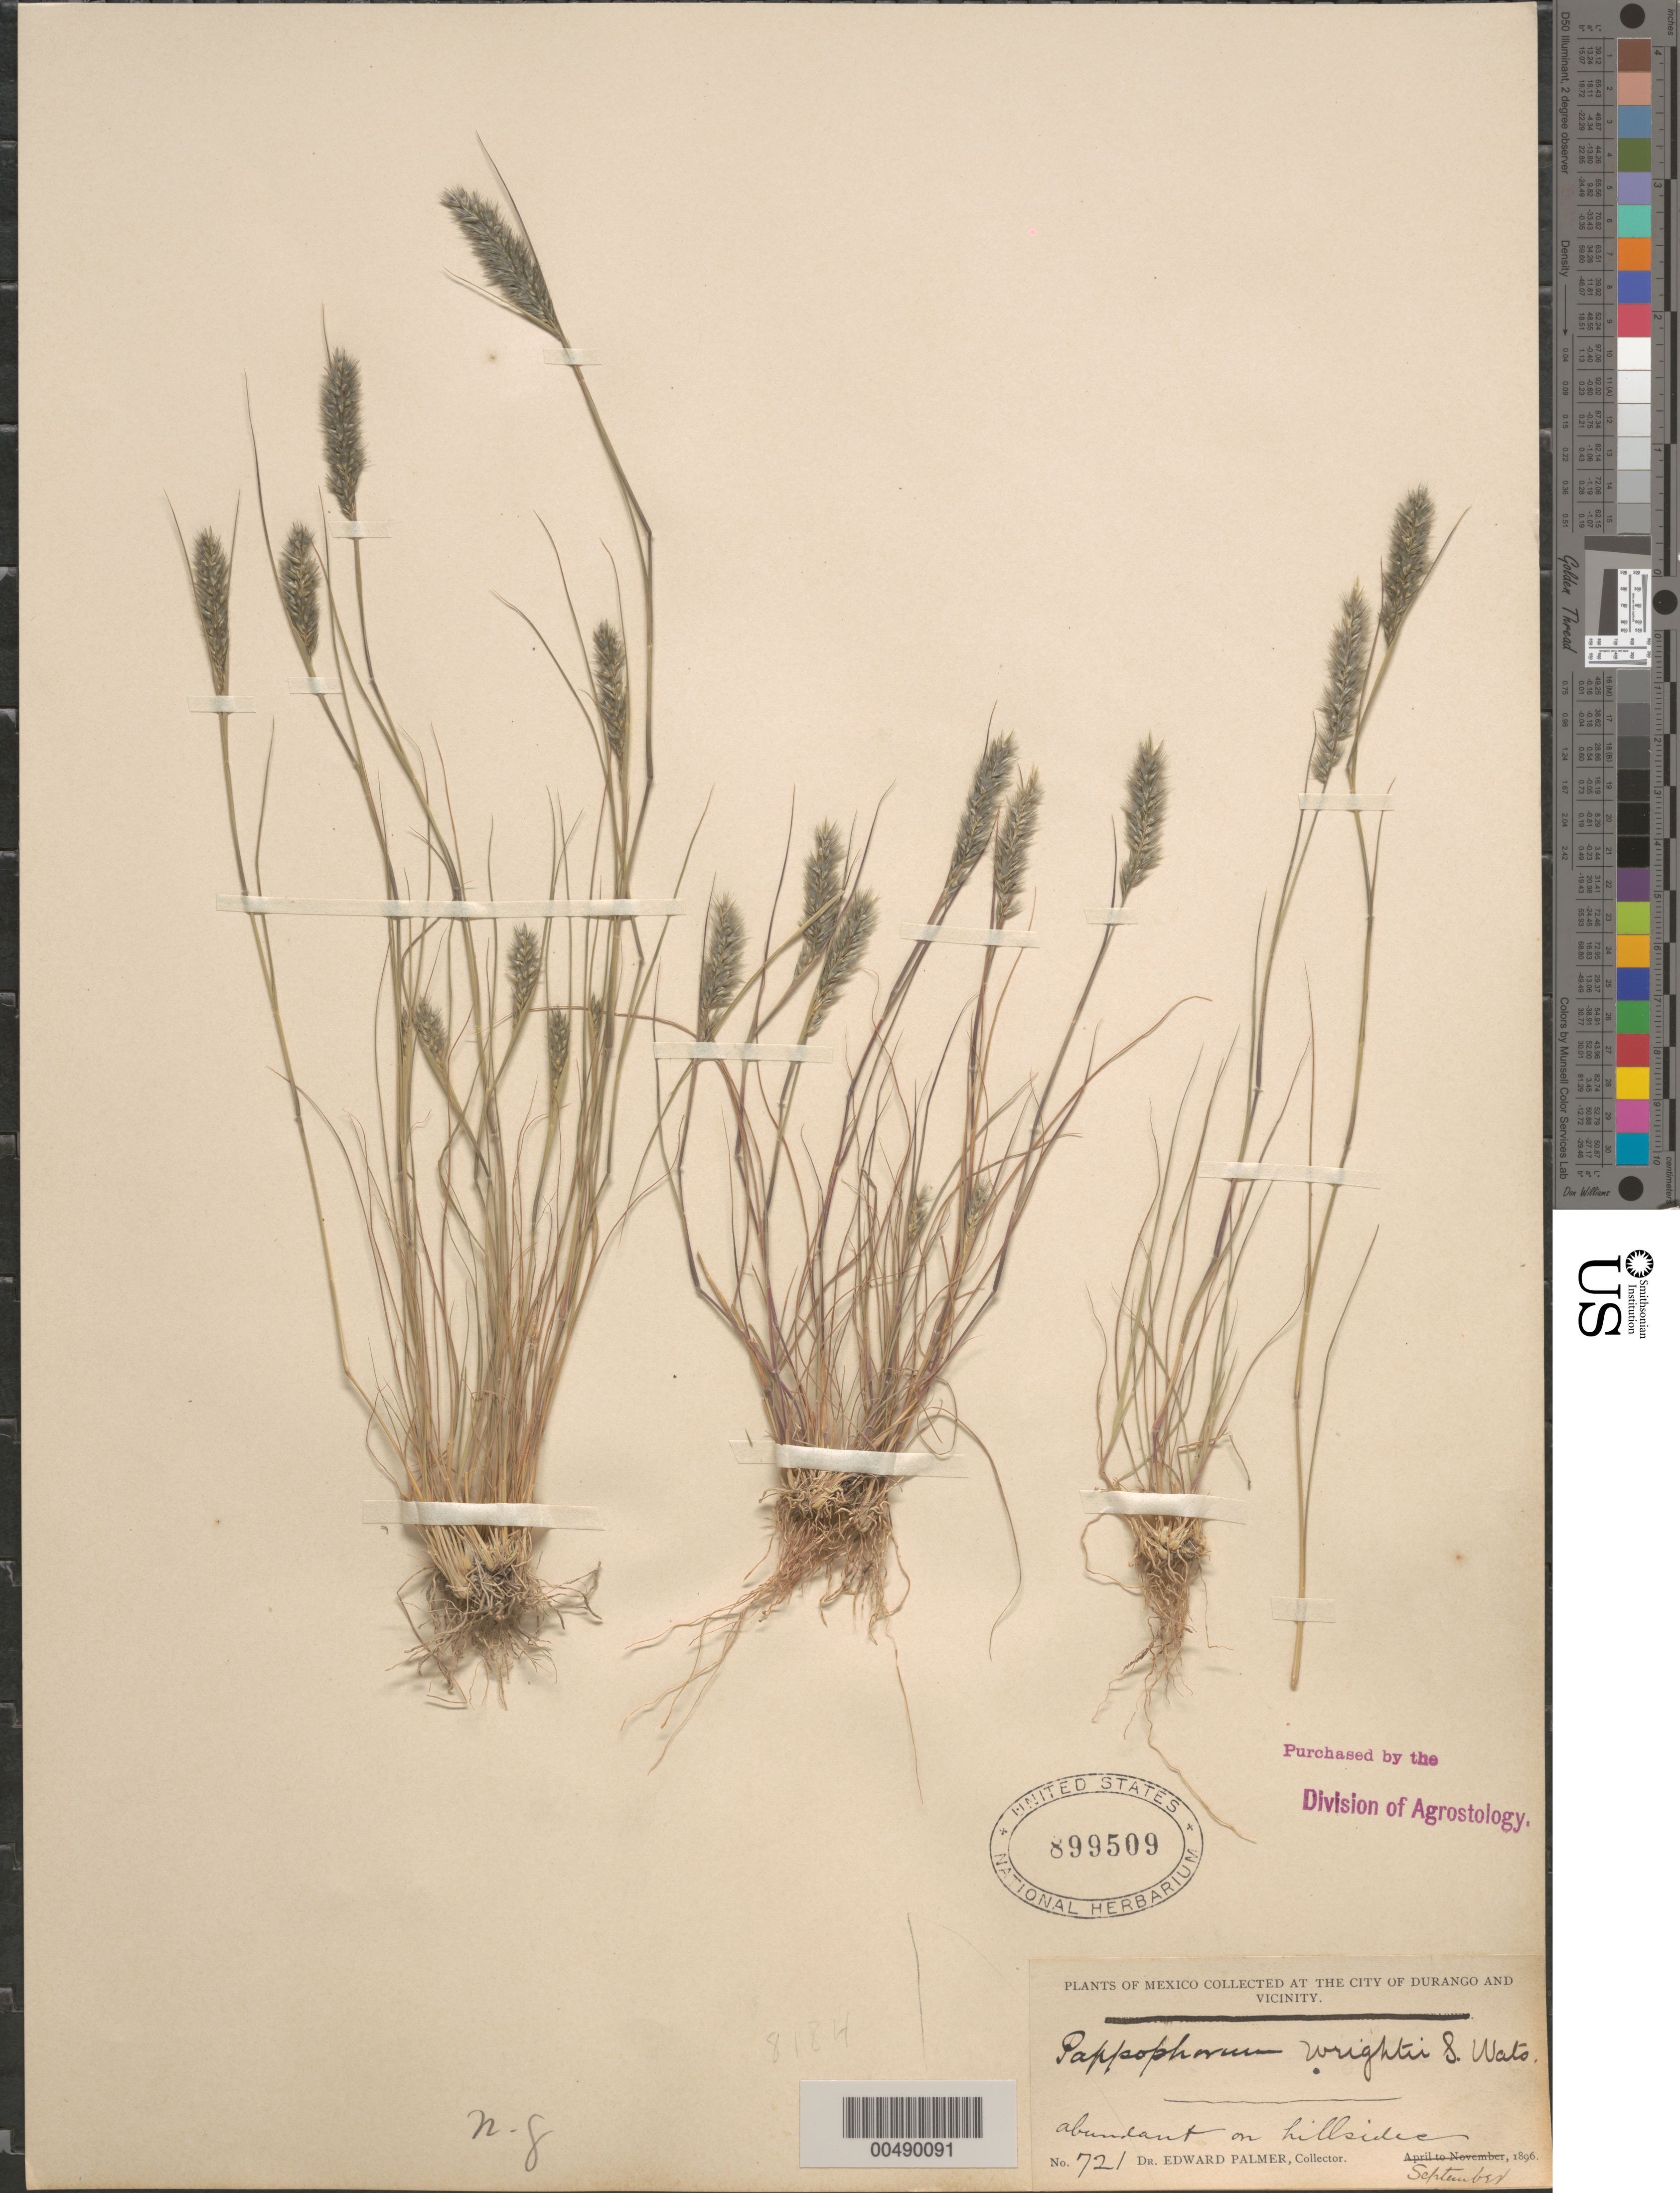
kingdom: Plantae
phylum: Tracheophyta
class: Liliopsida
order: Poales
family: Poaceae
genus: Enneapogon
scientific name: Enneapogon desvauxii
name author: P. Beauv.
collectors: E. Palmer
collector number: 721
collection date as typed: Sep 1896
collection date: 1896-09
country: Mexico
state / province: Durango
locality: City of Durango and vicinity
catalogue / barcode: US 899509